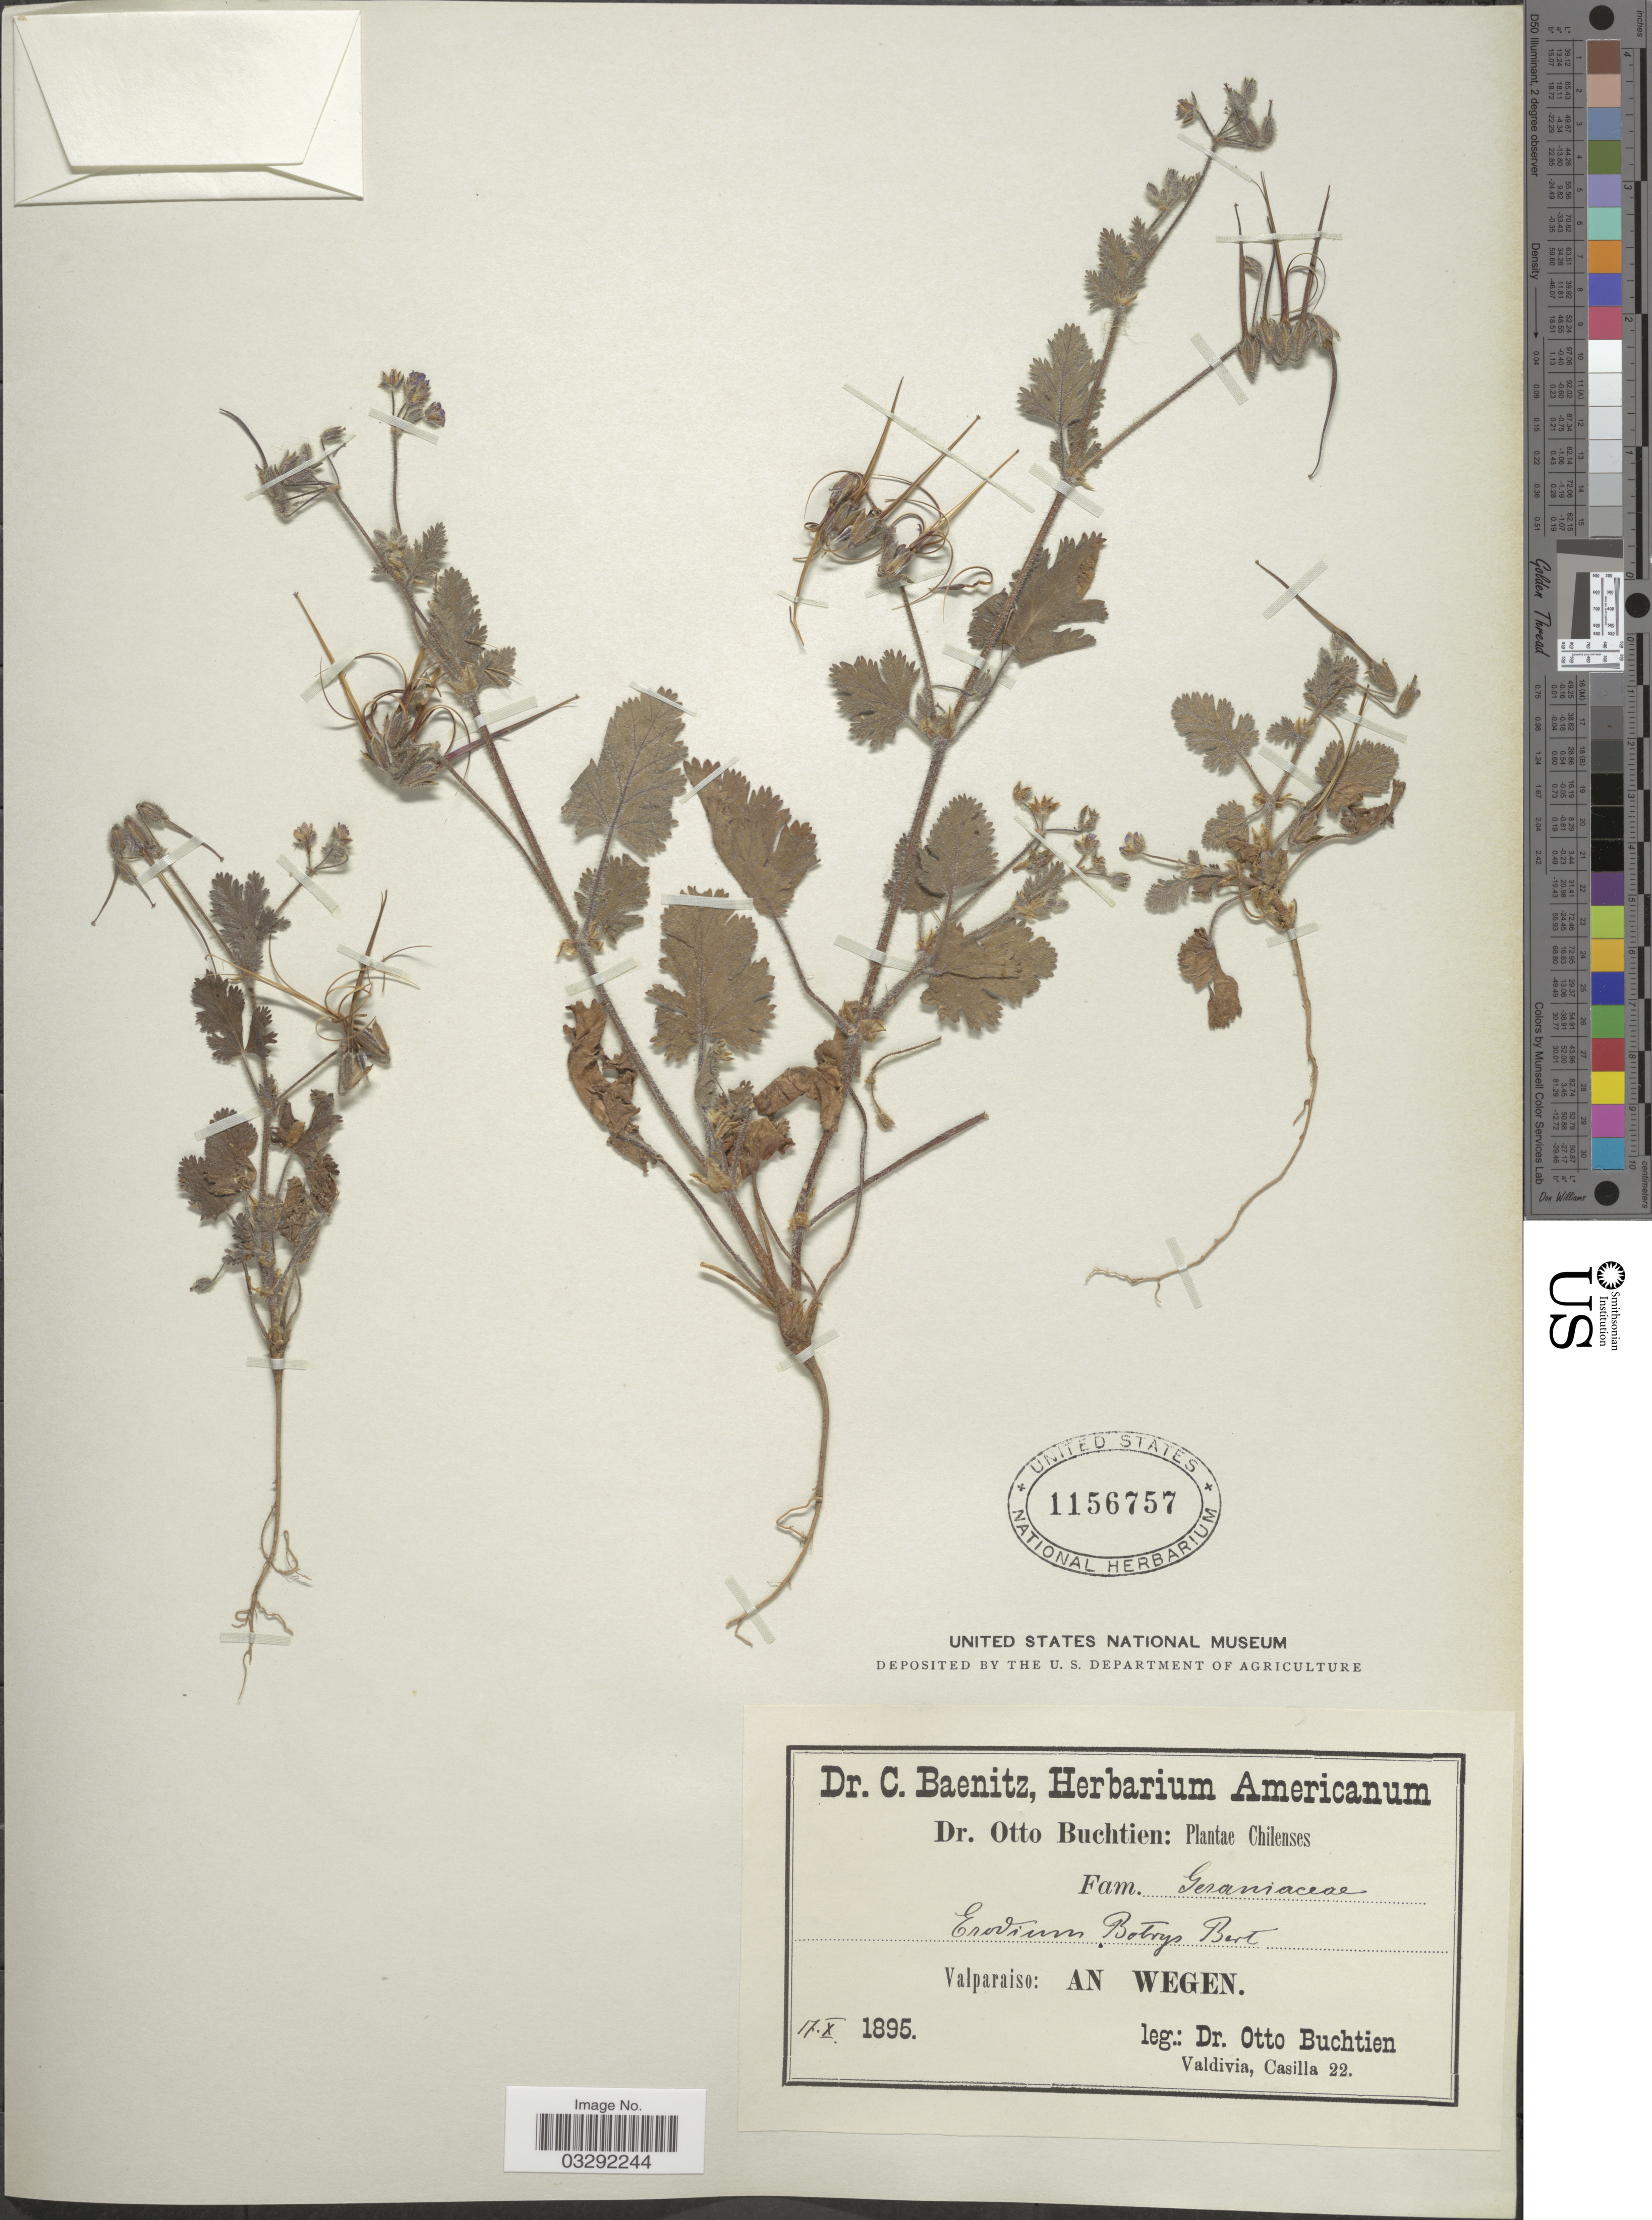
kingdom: Plantae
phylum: Tracheophyta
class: Magnoliopsida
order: Geraniales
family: Geraniaceae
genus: Erodium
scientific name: Erodium botrys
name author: (Cav.) Bertol.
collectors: O. Buchtien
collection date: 1895-10-17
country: Chile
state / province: Valparaíso (V)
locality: Valparaiso: An Wegen.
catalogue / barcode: US 1156757